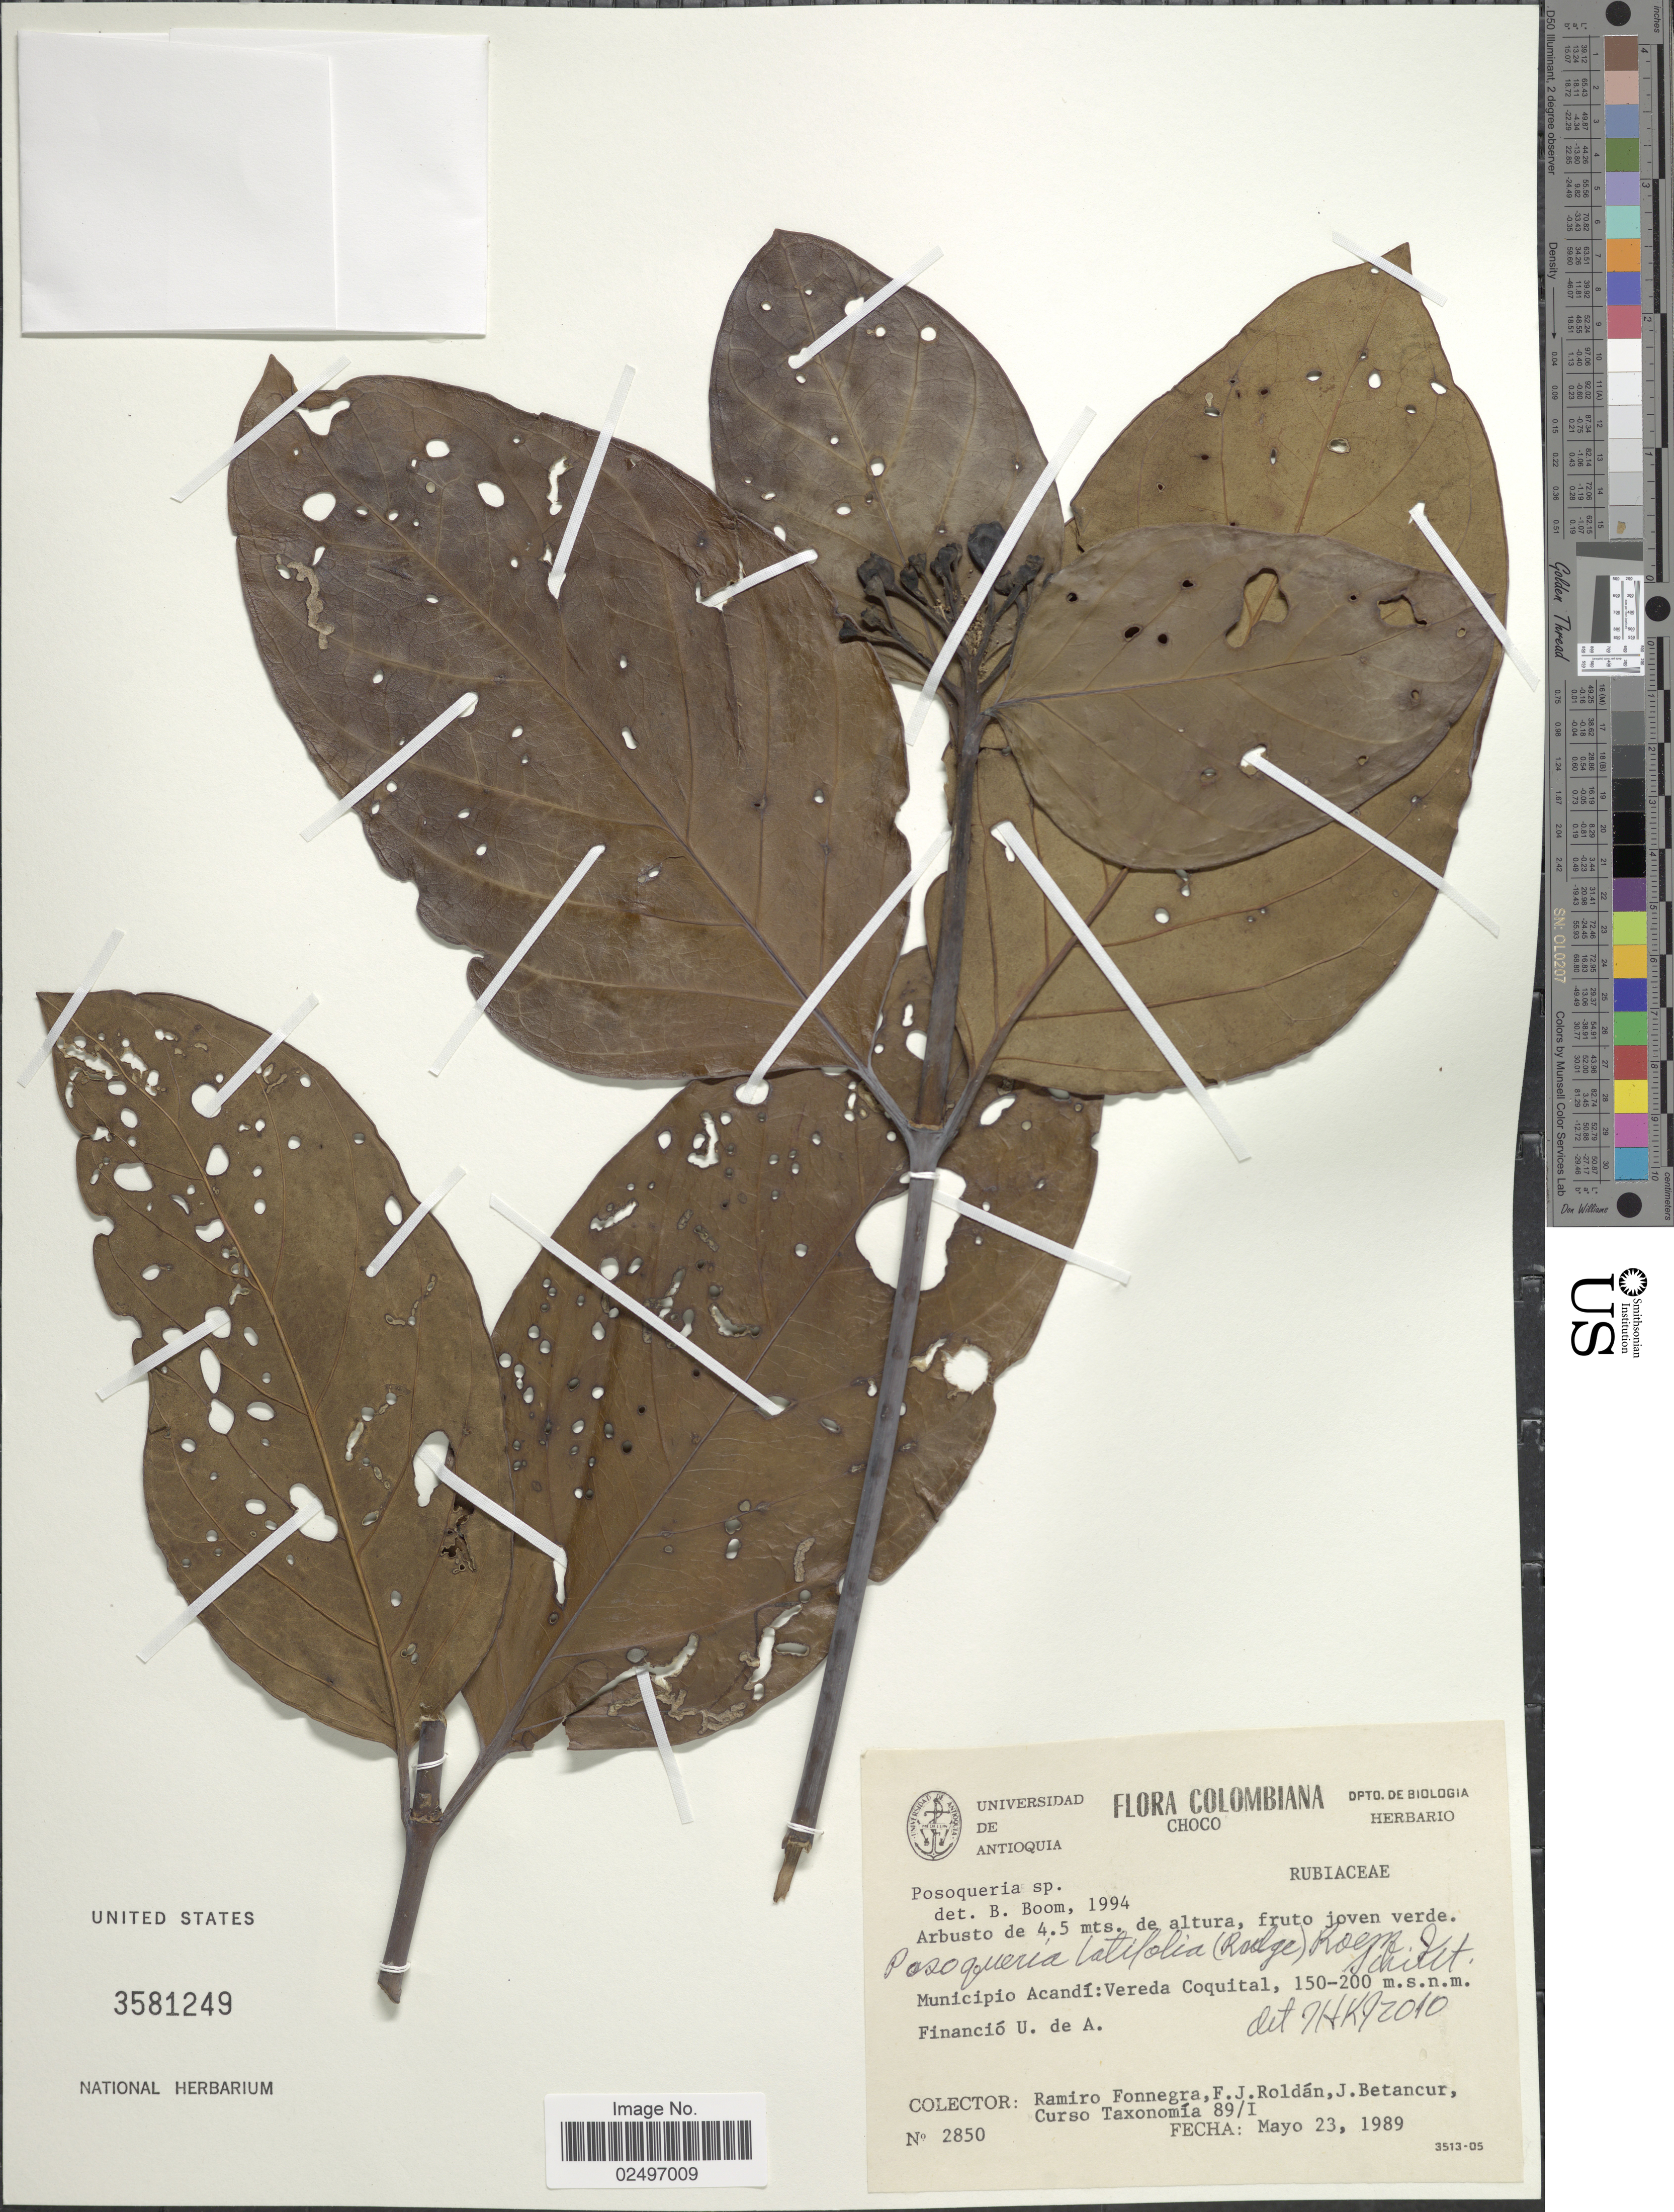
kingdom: Plantae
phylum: Tracheophyta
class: Magnoliopsida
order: Gentianales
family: Rubiaceae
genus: Posoqueria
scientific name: Posoqueria latifolia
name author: (Rudge) Roem. & Schult.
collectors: R. Fonnegra, F. J. Roldán, J. Betancur & Curso de Taxonomía 89-I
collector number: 2850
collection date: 1989-05-23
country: Colombia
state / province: Chocó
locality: Municipio Acandí: Vereda Coquital, Financió U de A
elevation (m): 150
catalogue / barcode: US 3581249